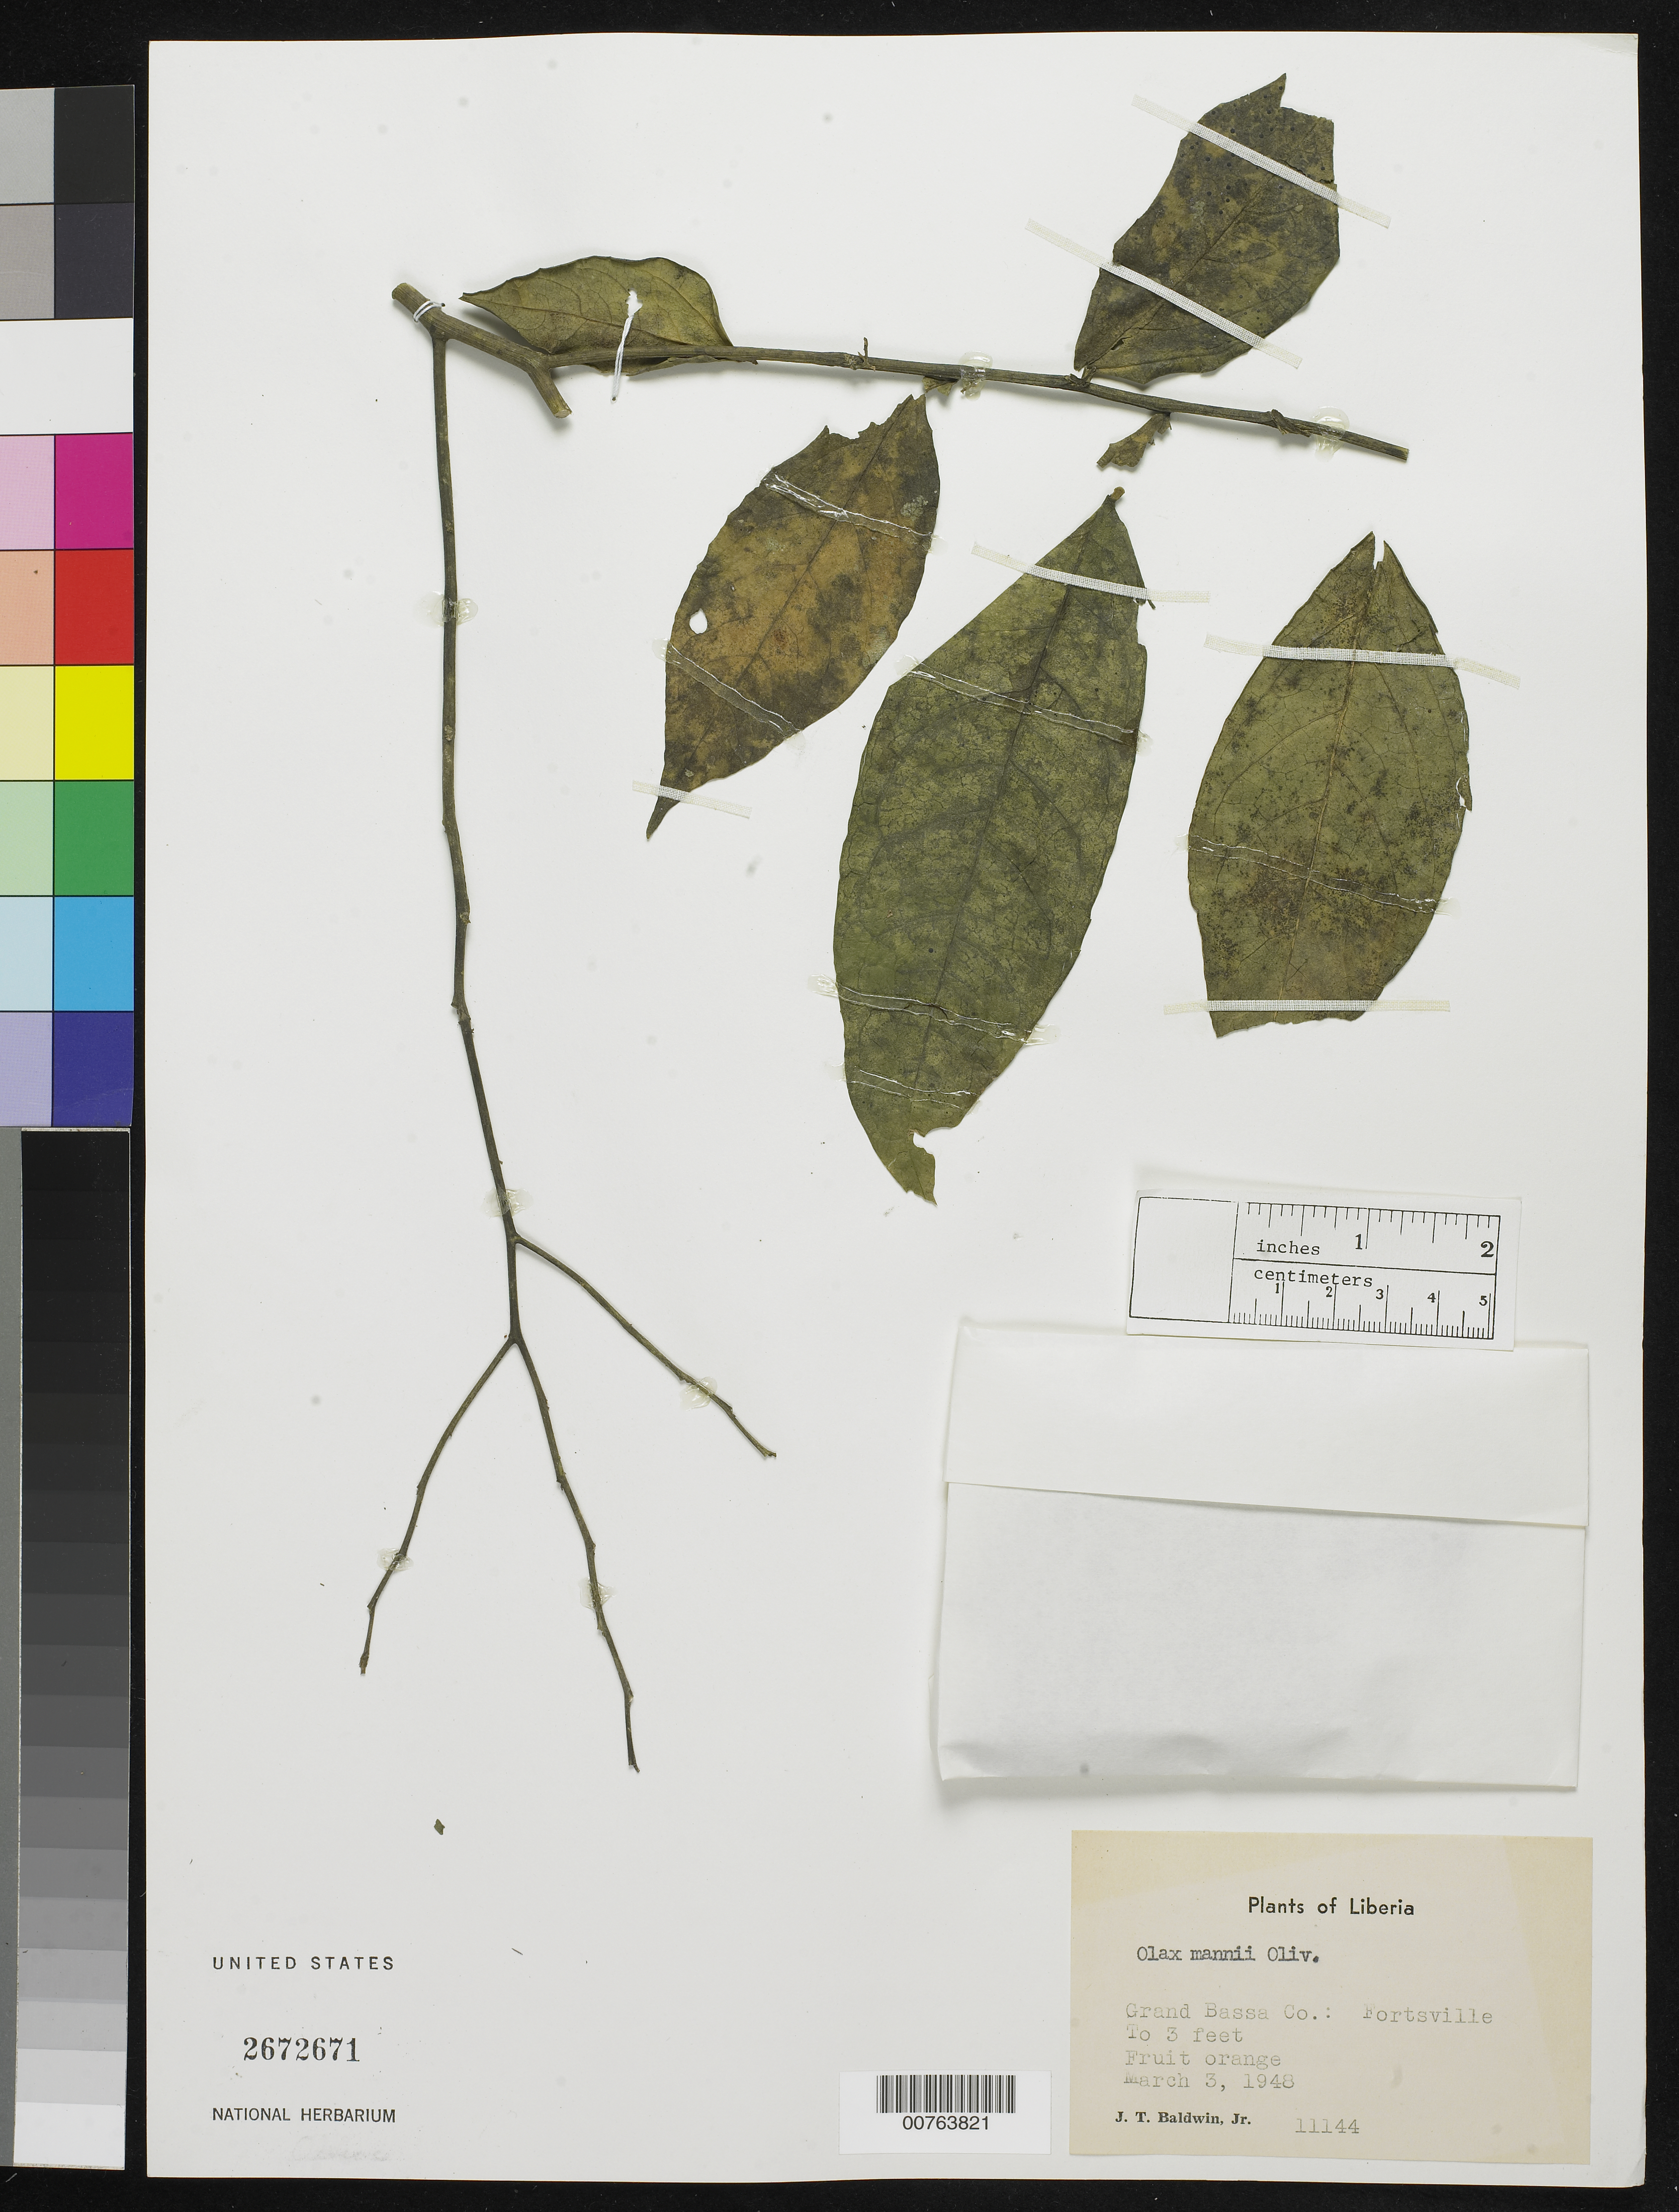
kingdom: Plantae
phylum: Tracheophyta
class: Magnoliopsida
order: Santalales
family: Olacaceae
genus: Olax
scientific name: Olax mannii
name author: Oliv.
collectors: J. T. Baldwin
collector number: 11144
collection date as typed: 3 Mar 1948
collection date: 1948-03-03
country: Liberia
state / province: Grand Bassa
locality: Fortsville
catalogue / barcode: US 2672671